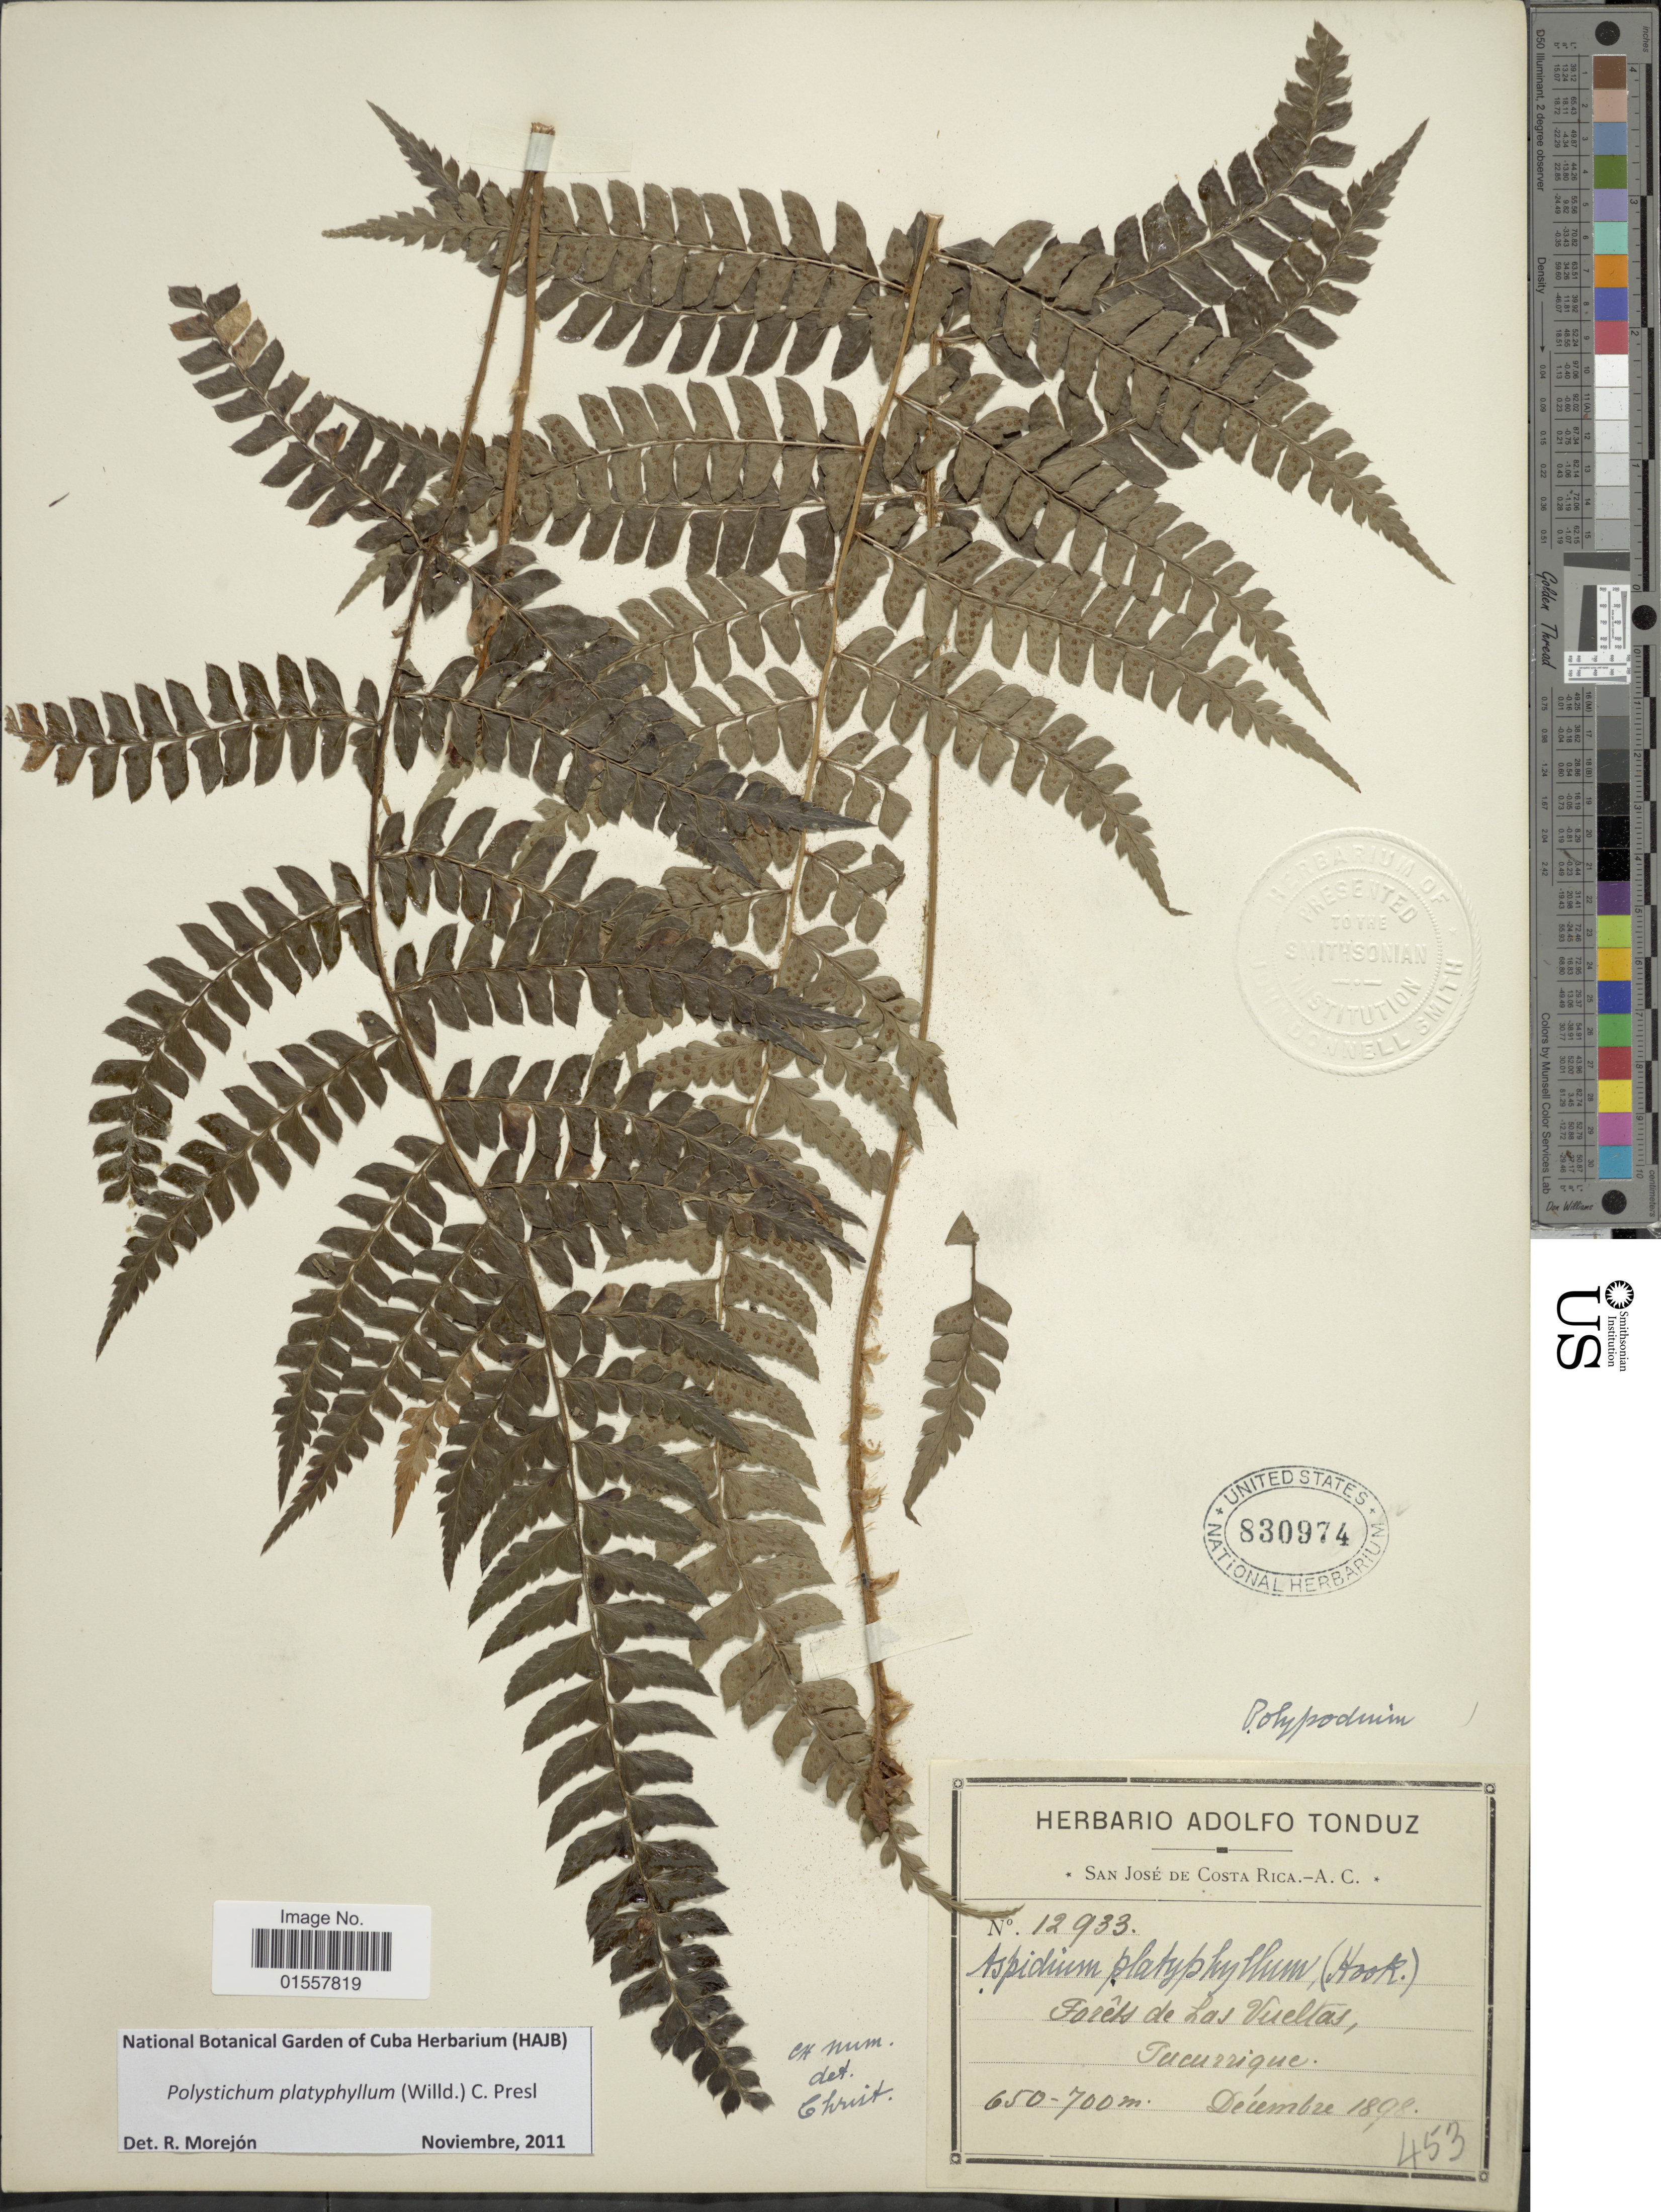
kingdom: Plantae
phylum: Tracheophyta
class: Polypodiopsida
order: Polypodiales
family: Dryopteridaceae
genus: Polystichum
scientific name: Polystichum platyphyllum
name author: (Willd.) C. Presl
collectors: ex Herb. Adolfo Tonduz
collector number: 12933/453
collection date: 1898-12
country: Costa Rica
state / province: Cartago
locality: Forêts de Las Vueltas, Tucurrique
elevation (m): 650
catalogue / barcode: US 830974